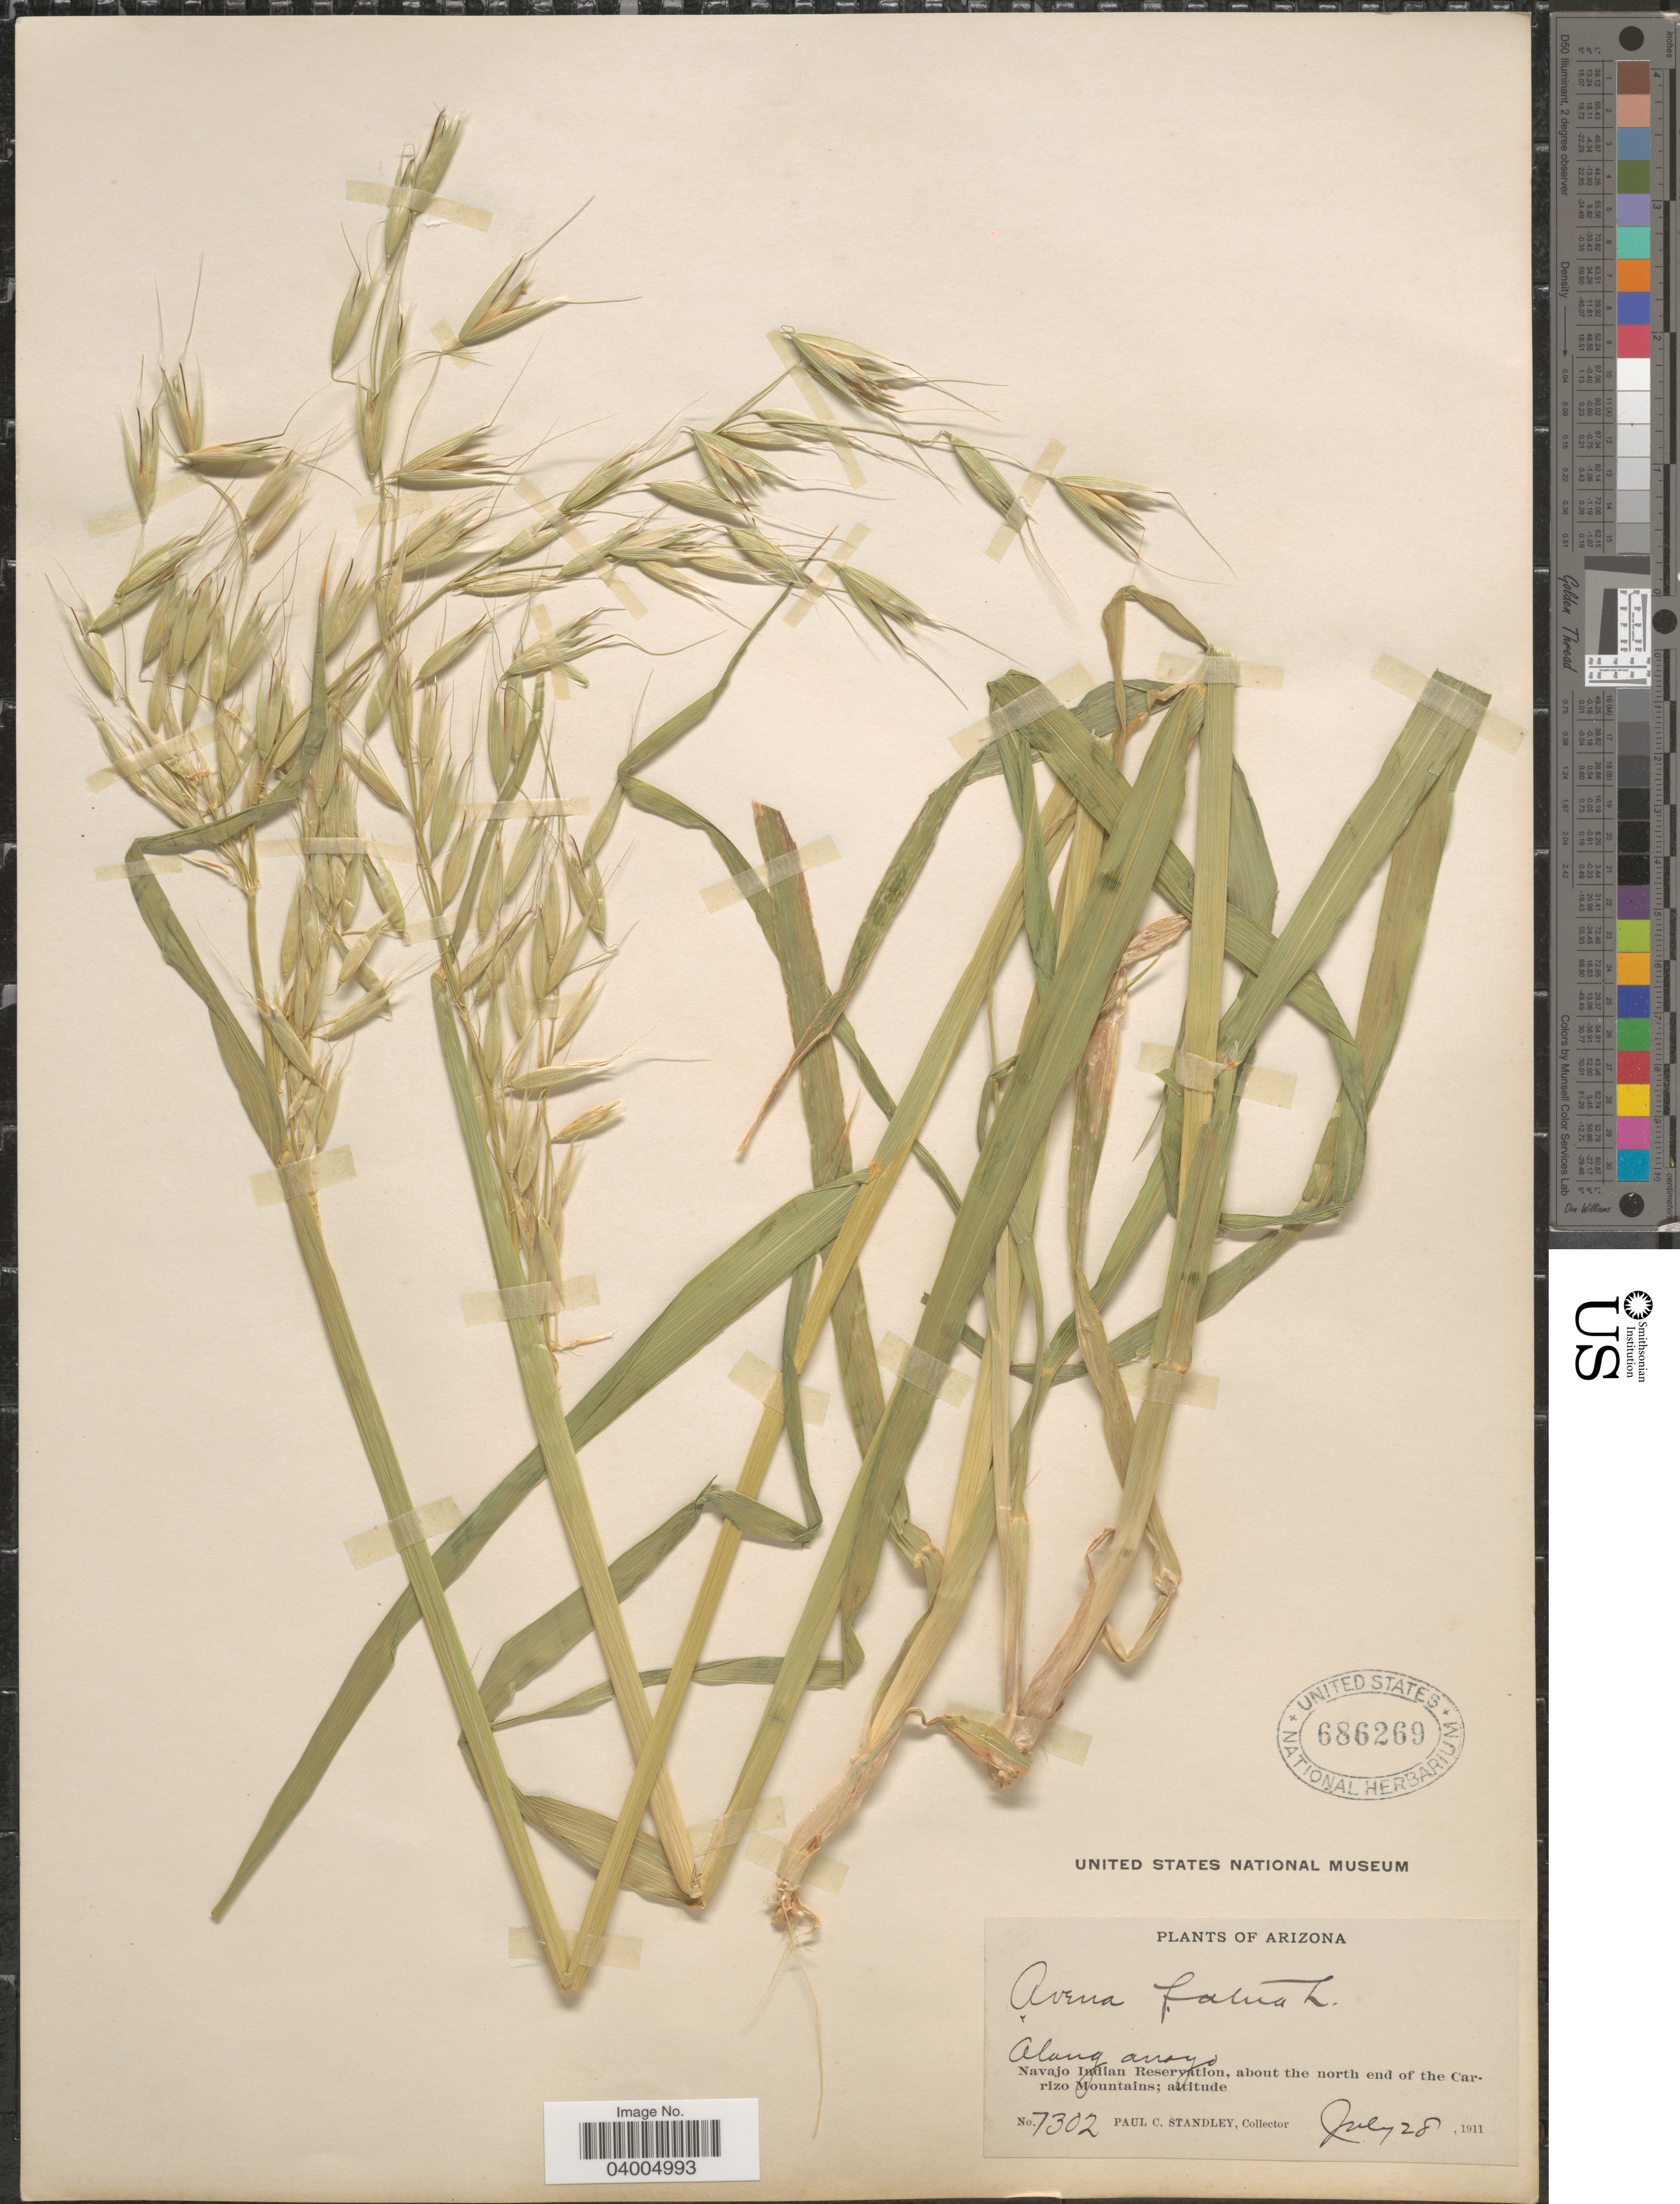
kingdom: Plantae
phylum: Tracheophyta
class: Liliopsida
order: Poales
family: Poaceae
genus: Avena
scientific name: Avena sativa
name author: L.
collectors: P. C. Standley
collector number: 7302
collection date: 1911-07-28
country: United States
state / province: Arizona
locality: Navajo Indian Reservation, about the north end of the Carrizo Mountains.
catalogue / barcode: US 686269